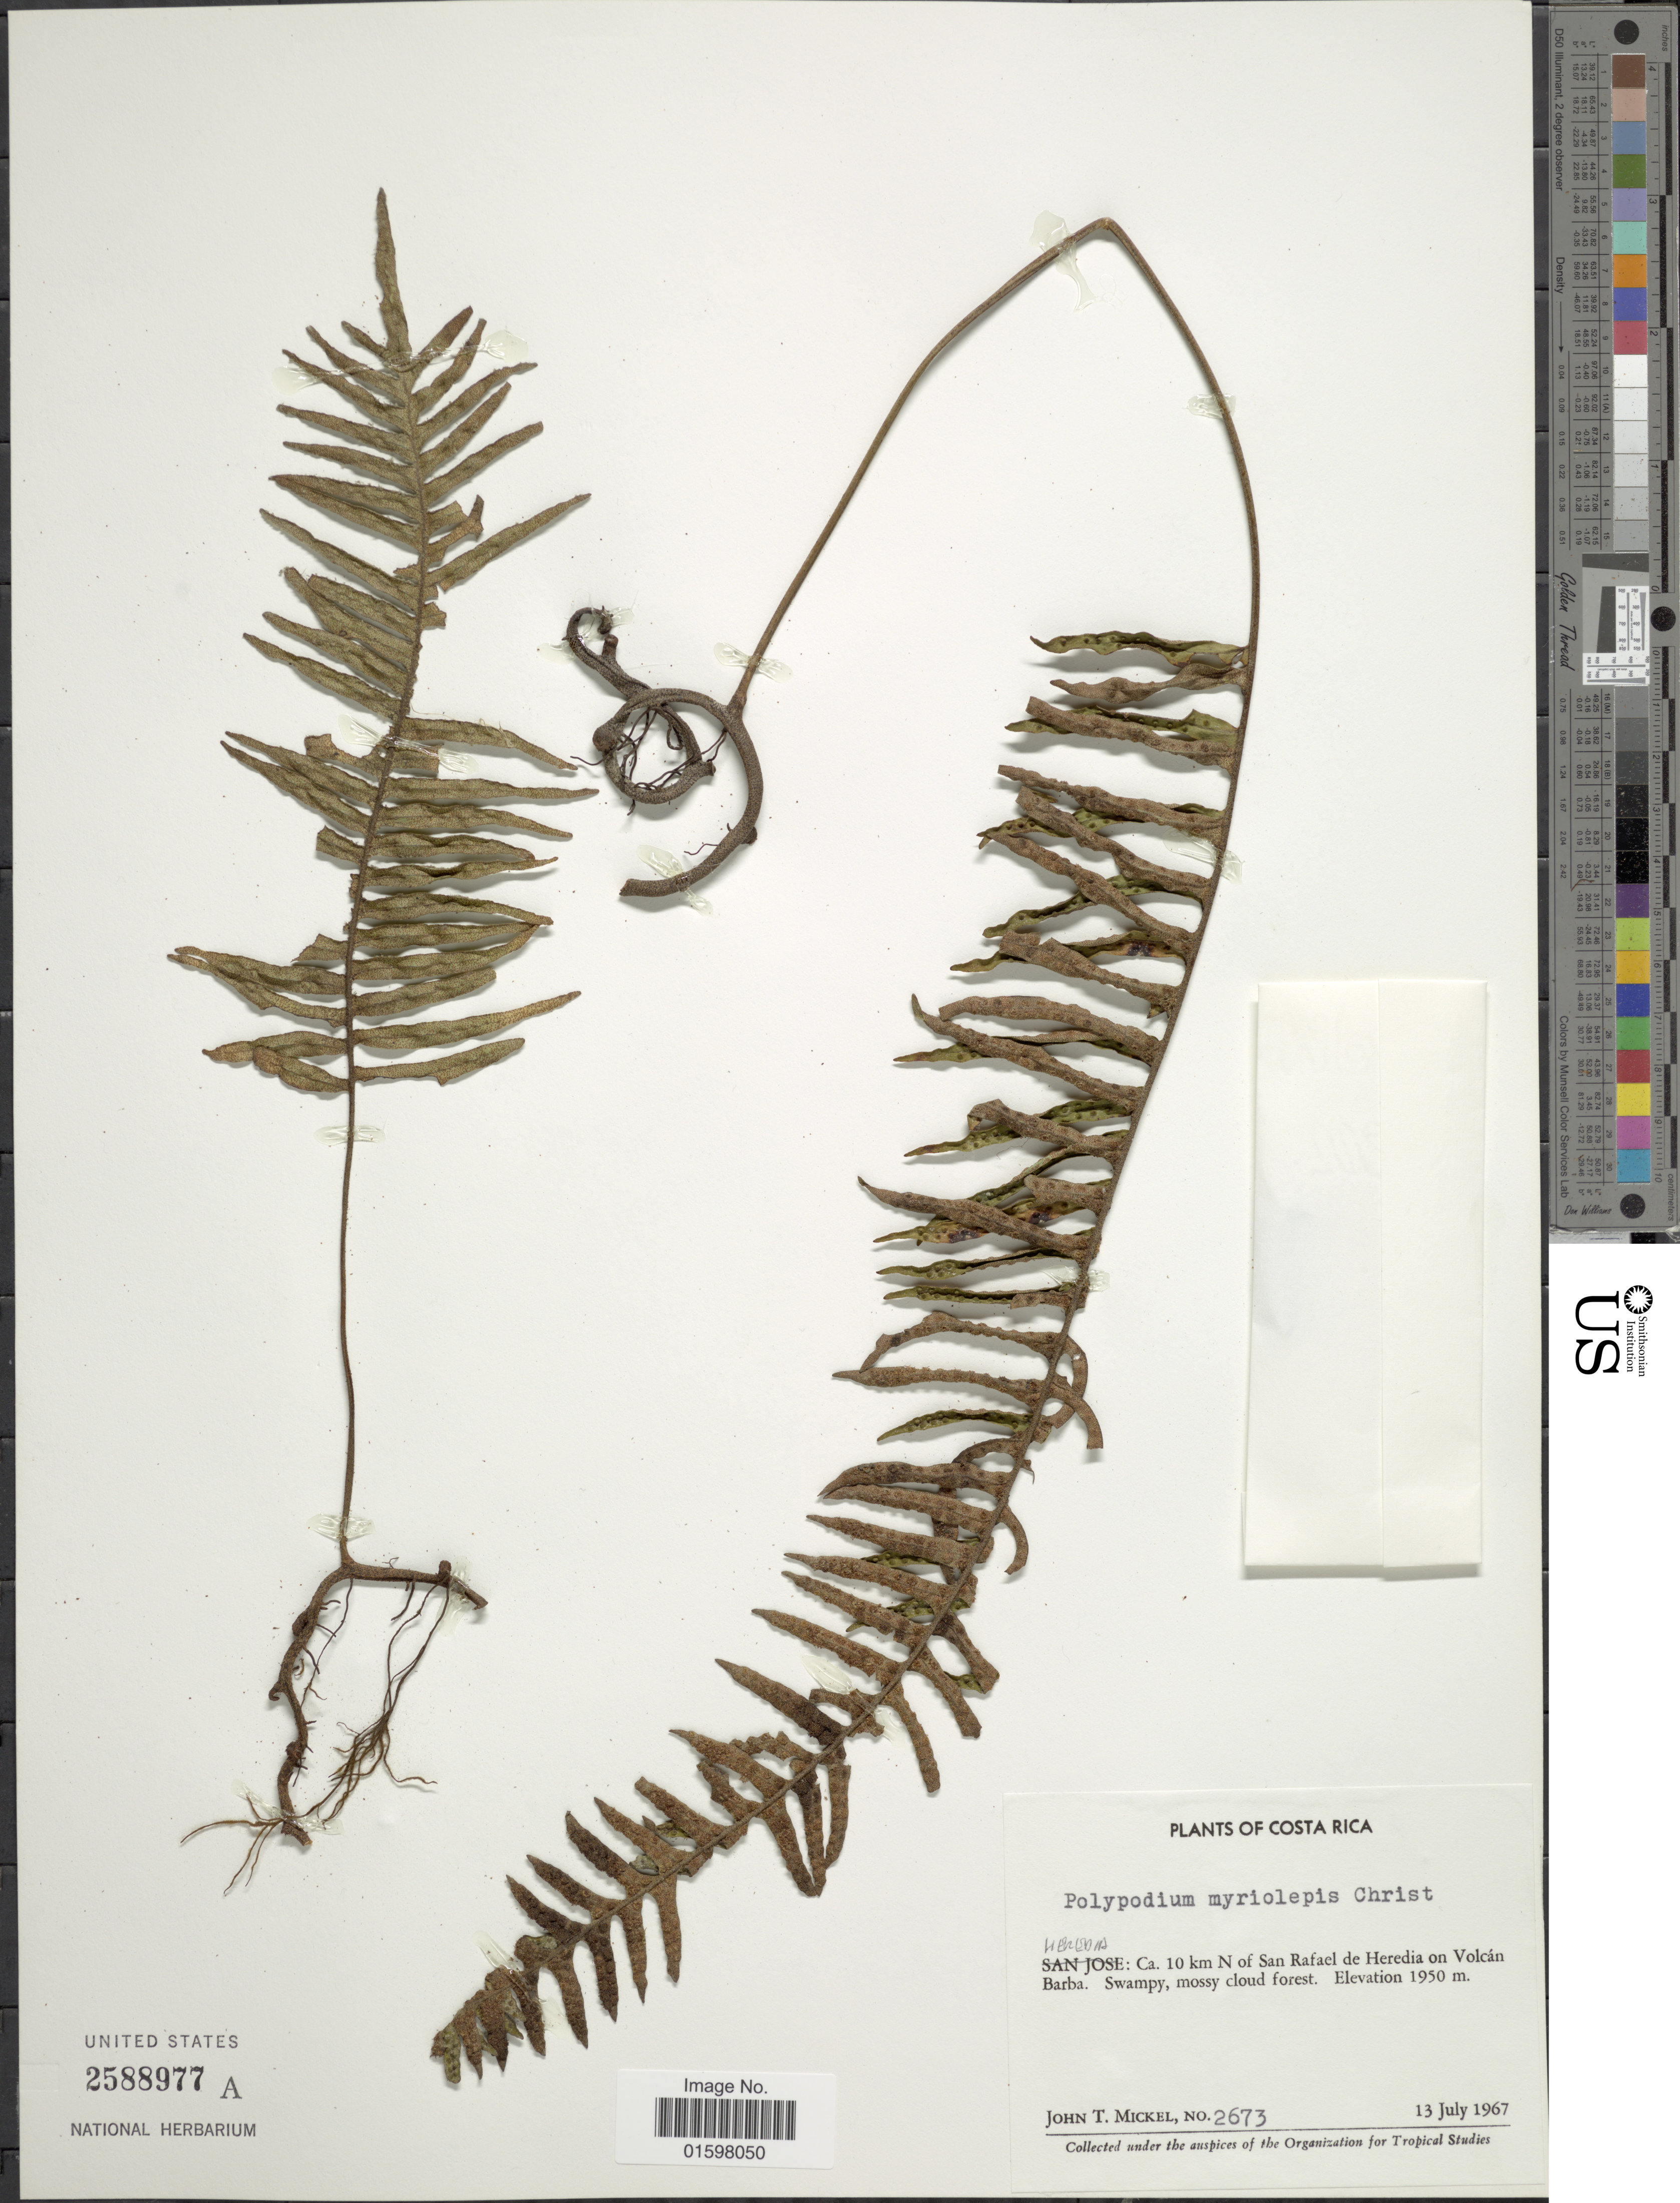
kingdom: Plantae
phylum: Tracheophyta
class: Polypodiopsida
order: Polypodiales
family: Polypodiaceae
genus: Pleopeltis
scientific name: Pleopeltis myriolepis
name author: (Christ) A.R. Sm. & Tejero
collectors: J. T. Mickel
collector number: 2673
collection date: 1967-07-13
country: Costa Rica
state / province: Heredia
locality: Ca. 10 km N of San Rafael de Heredia on Volcán Barba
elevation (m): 1950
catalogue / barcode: US 2588977A